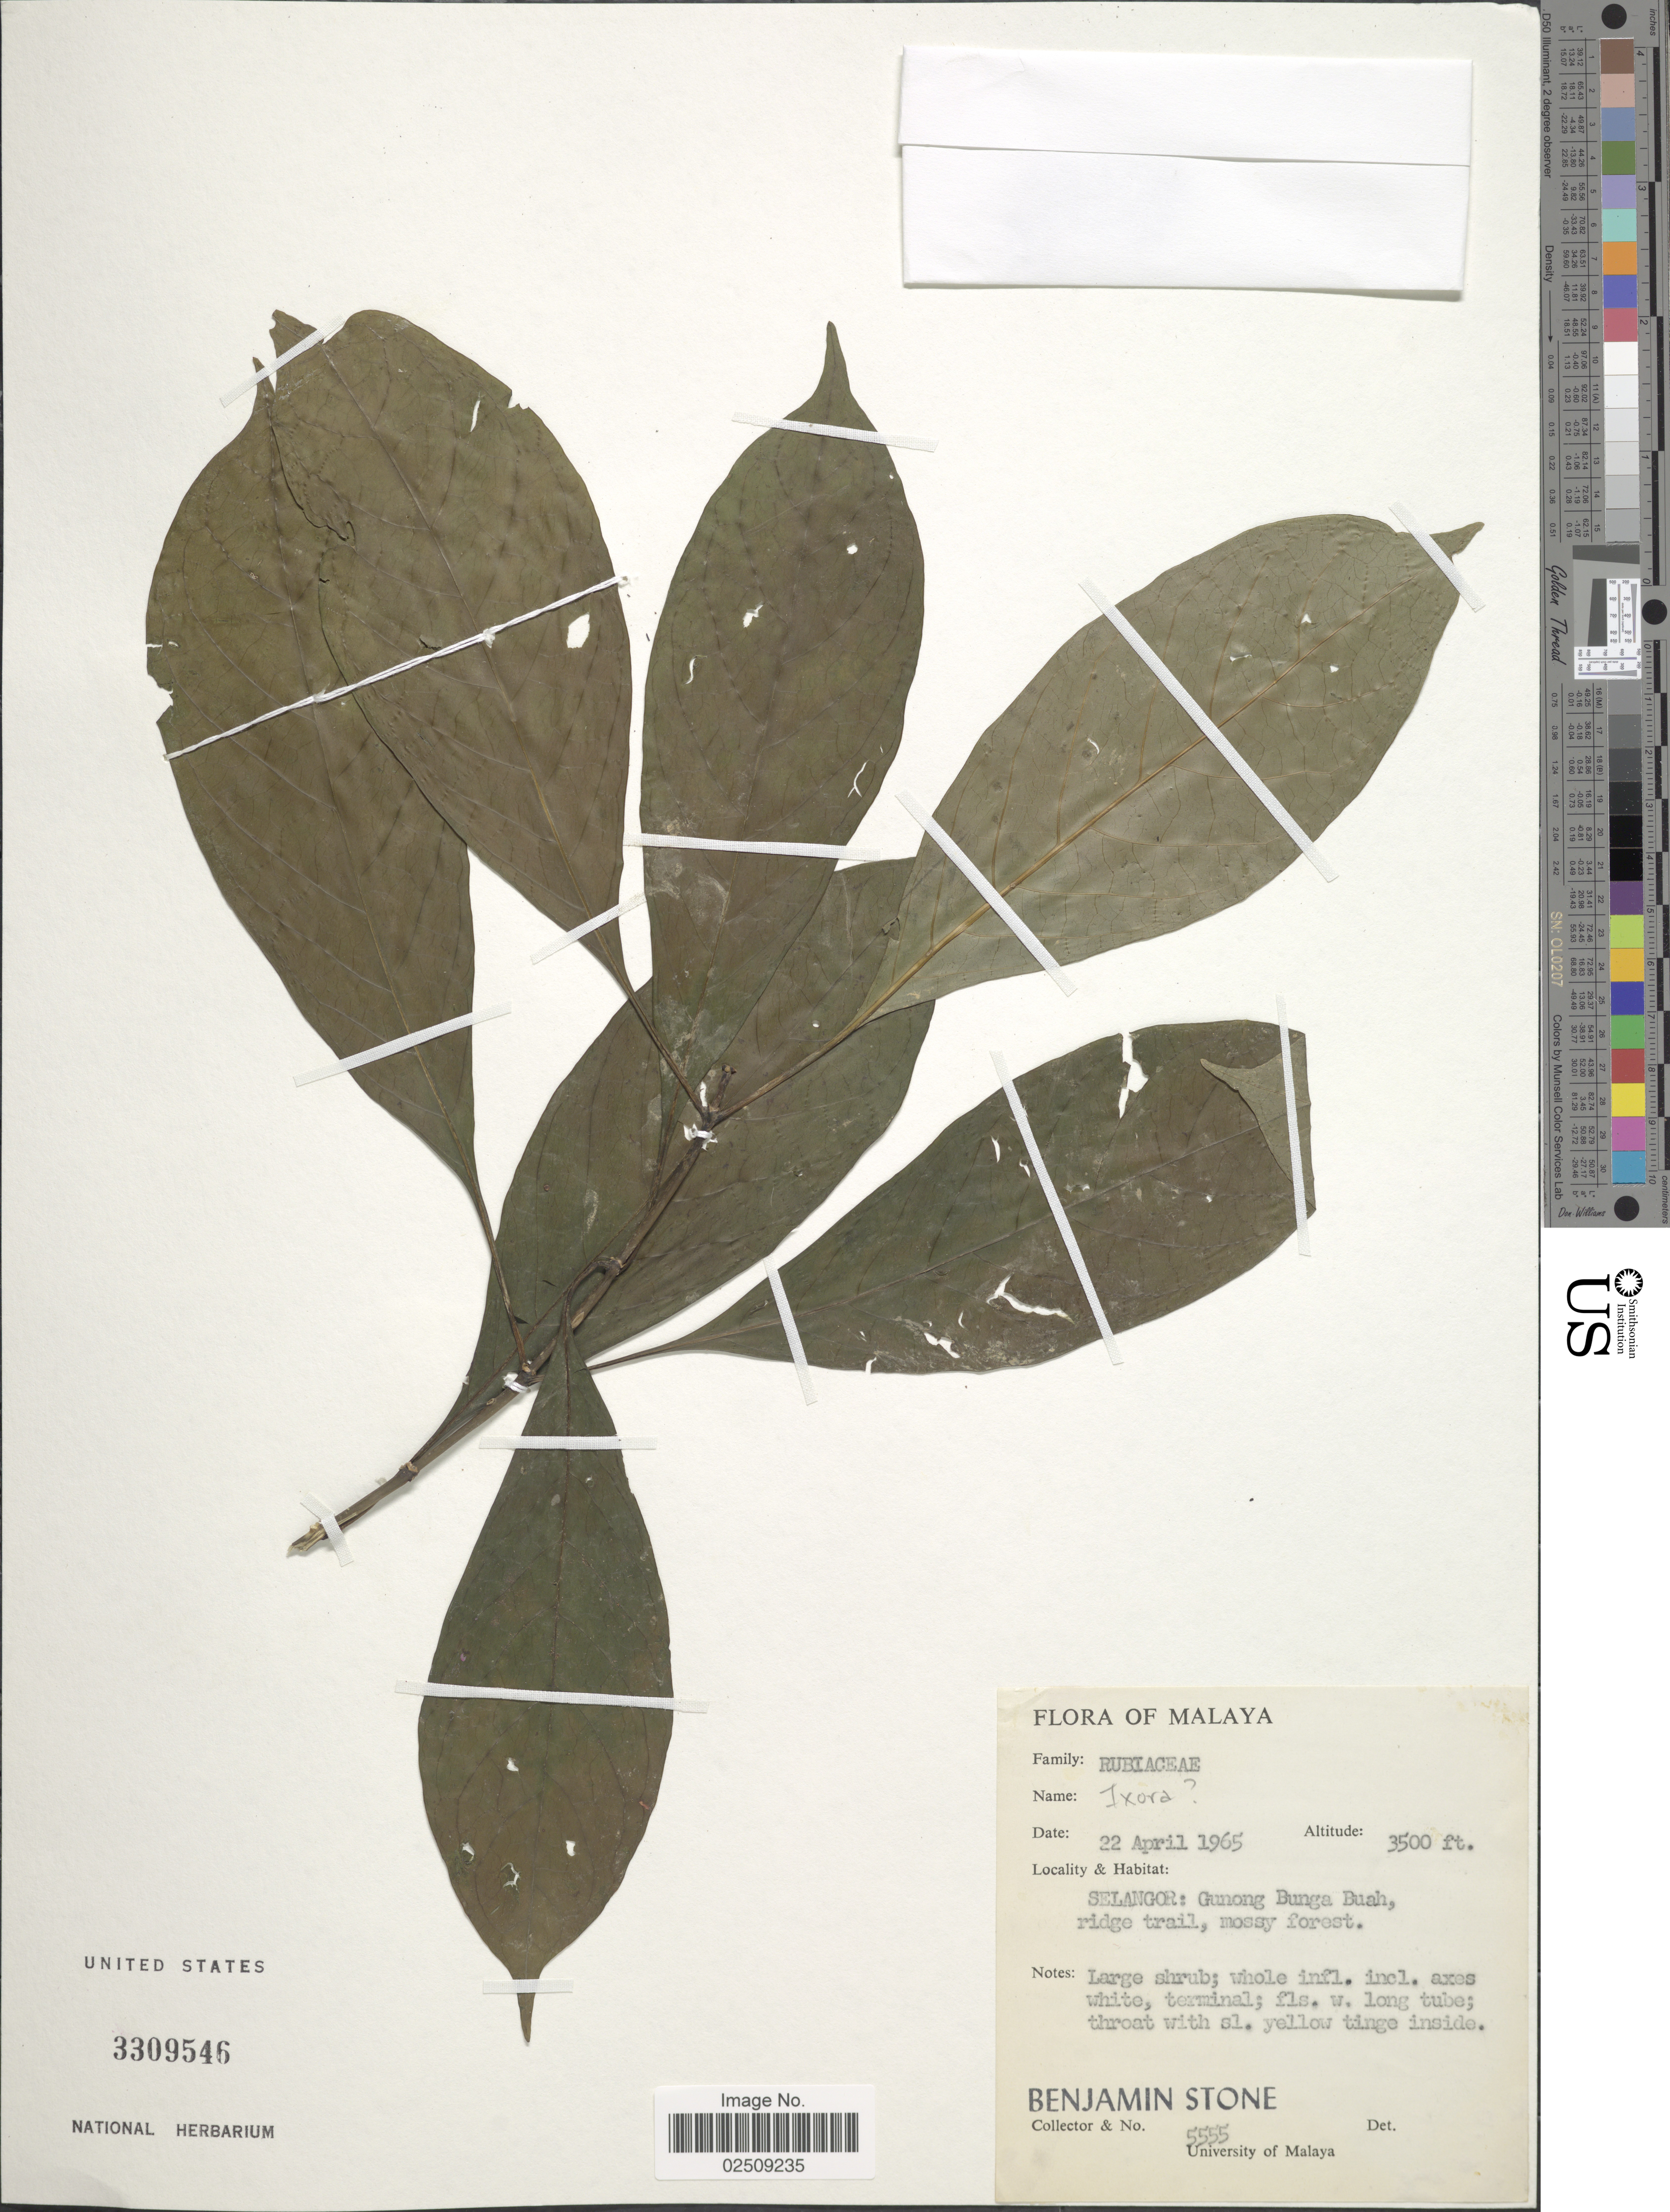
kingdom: Plantae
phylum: Tracheophyta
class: Magnoliopsida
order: Gentianales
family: Rubiaceae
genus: Ixora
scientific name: Ixora sp.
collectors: B. C. Stone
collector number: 5555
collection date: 1965-04-22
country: Malaysia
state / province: Selangor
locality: Malaya. Gunong Bunga Buah, ridge trail, mossy forest.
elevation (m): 1067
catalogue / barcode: US 3309546